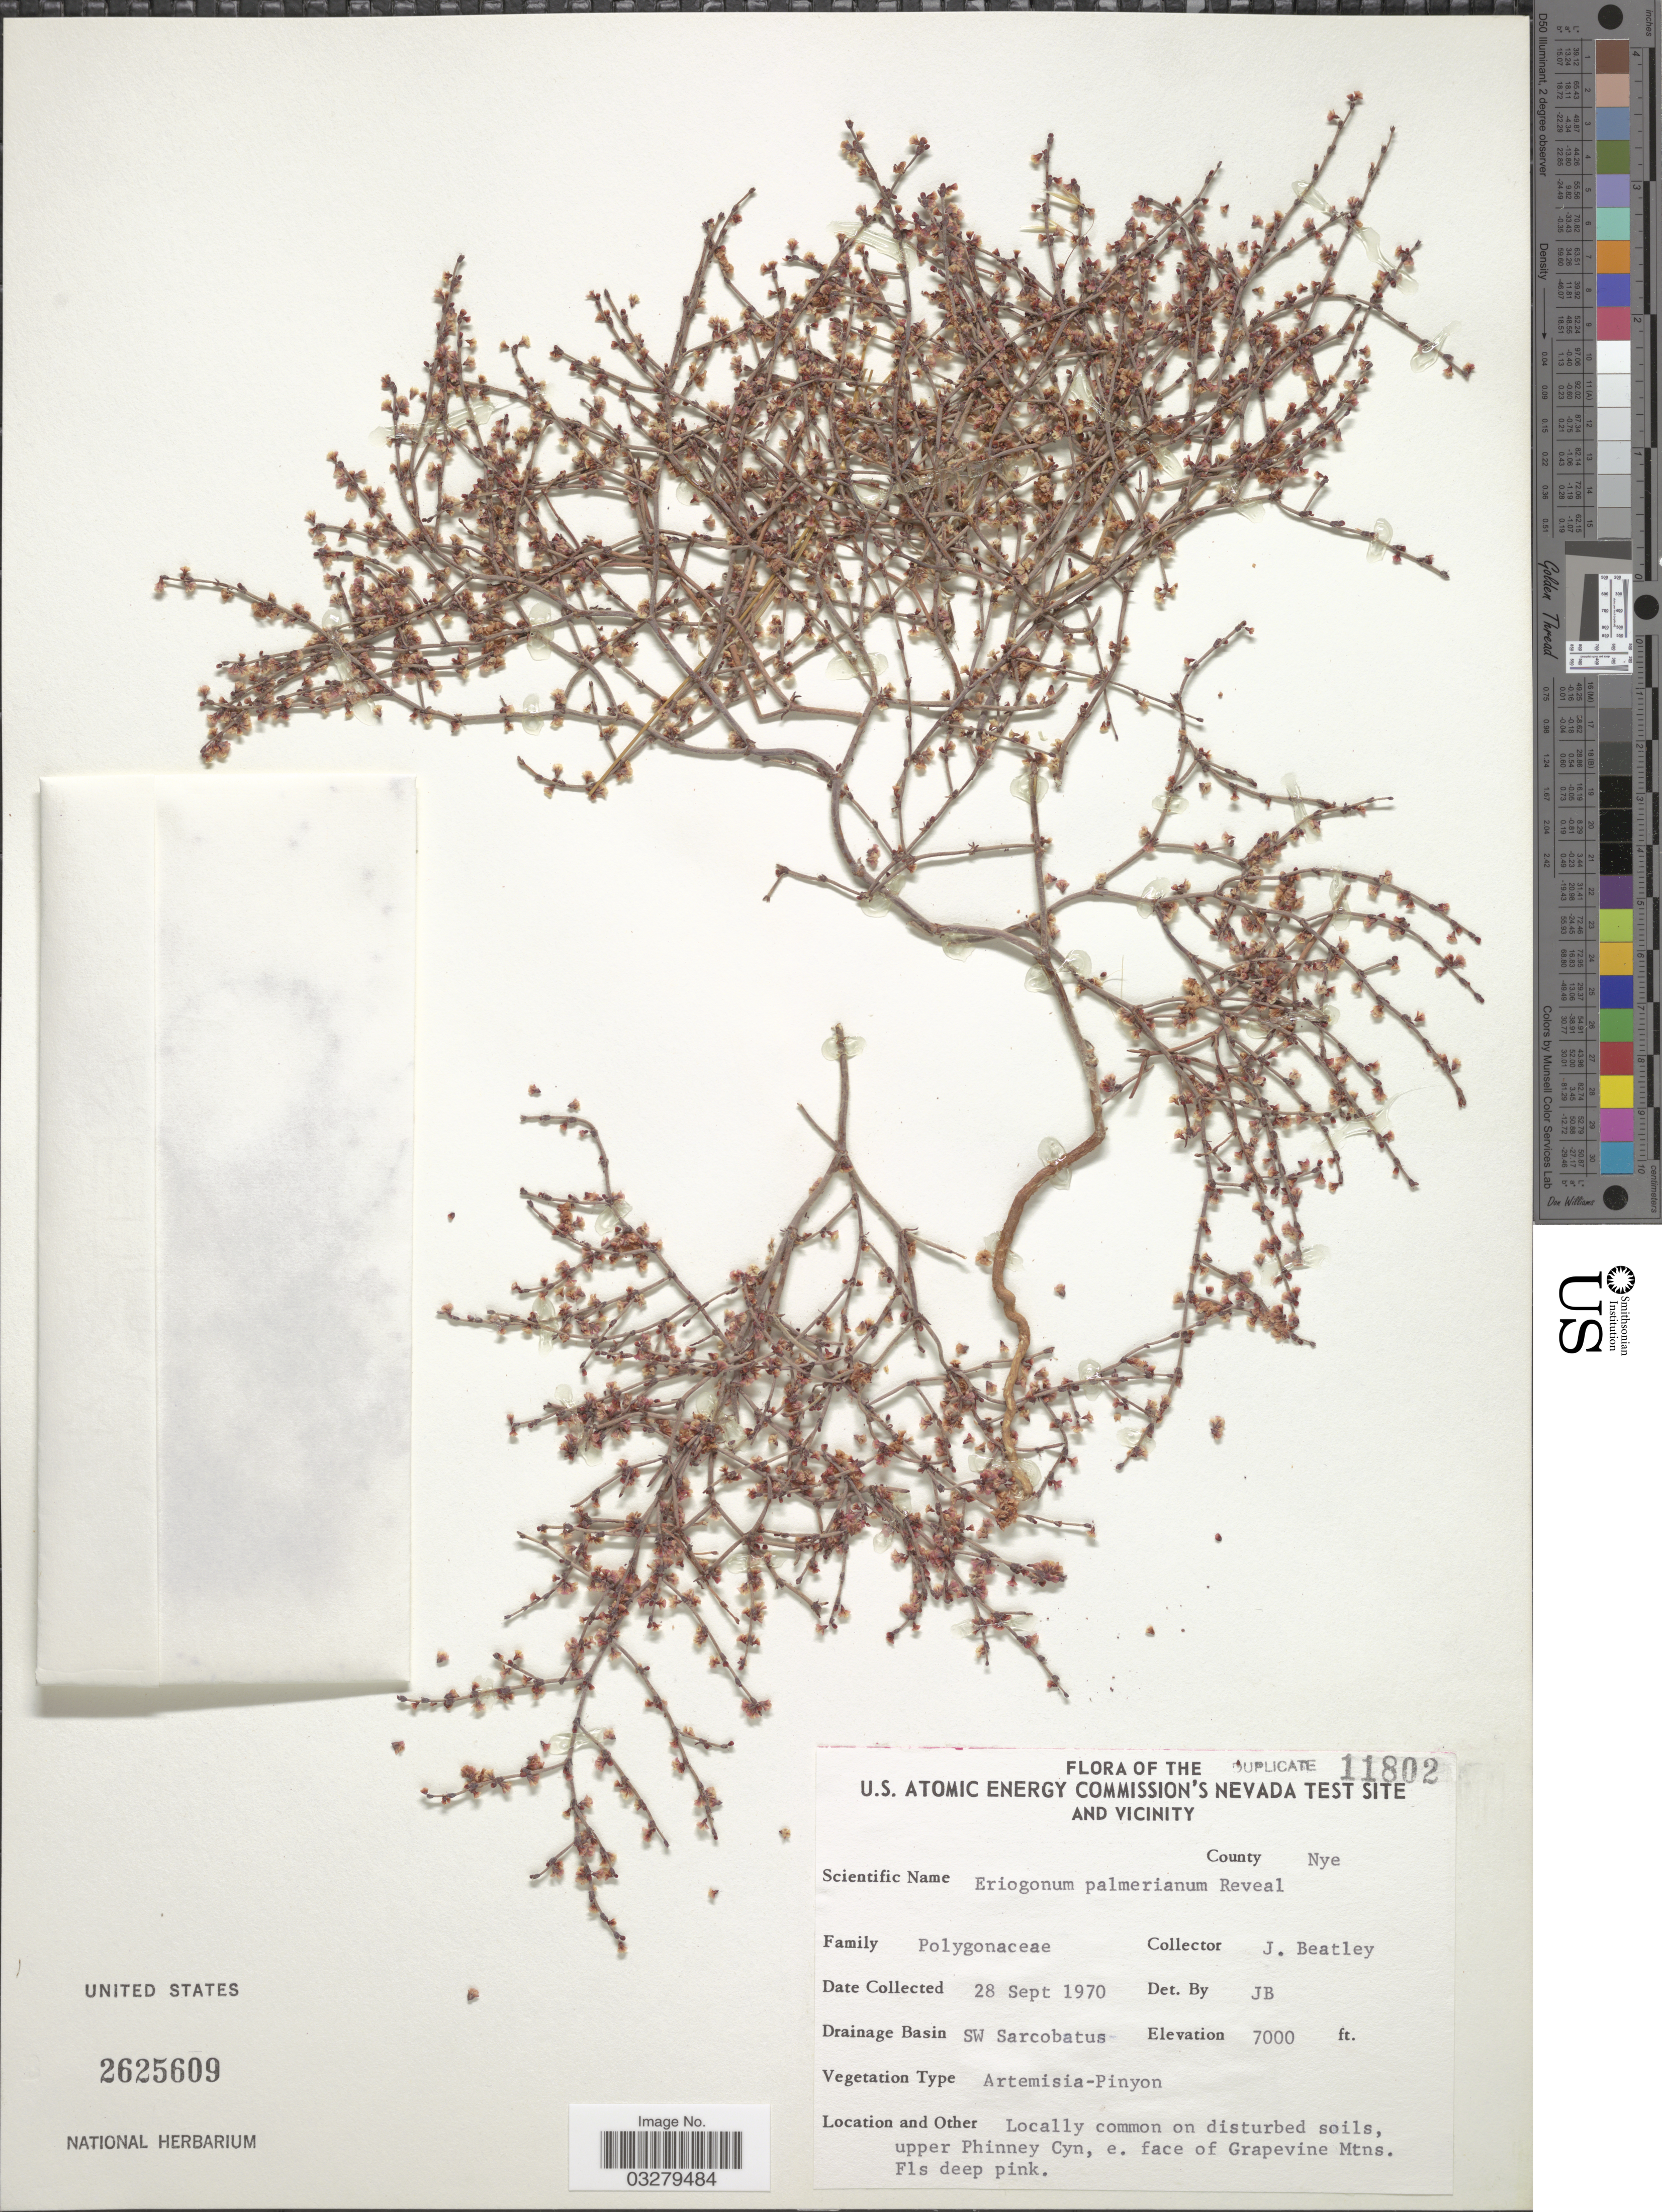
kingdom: Plantae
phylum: Tracheophyta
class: Magnoliopsida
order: Caryophyllales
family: Polygonaceae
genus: Eriogonum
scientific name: Eriogonum palmerianum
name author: Reveal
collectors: J. C. Beatley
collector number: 11802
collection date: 1970-09-28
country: United States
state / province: Nevada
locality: U.S. Atomic Energy Commission's Nevada Test Site and vicinity, County Nye, Drainage Basin SW Sarcobatus, upper Phinney Cyn, e. face of Grapevine Mtns.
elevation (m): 2134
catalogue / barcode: US 2625609